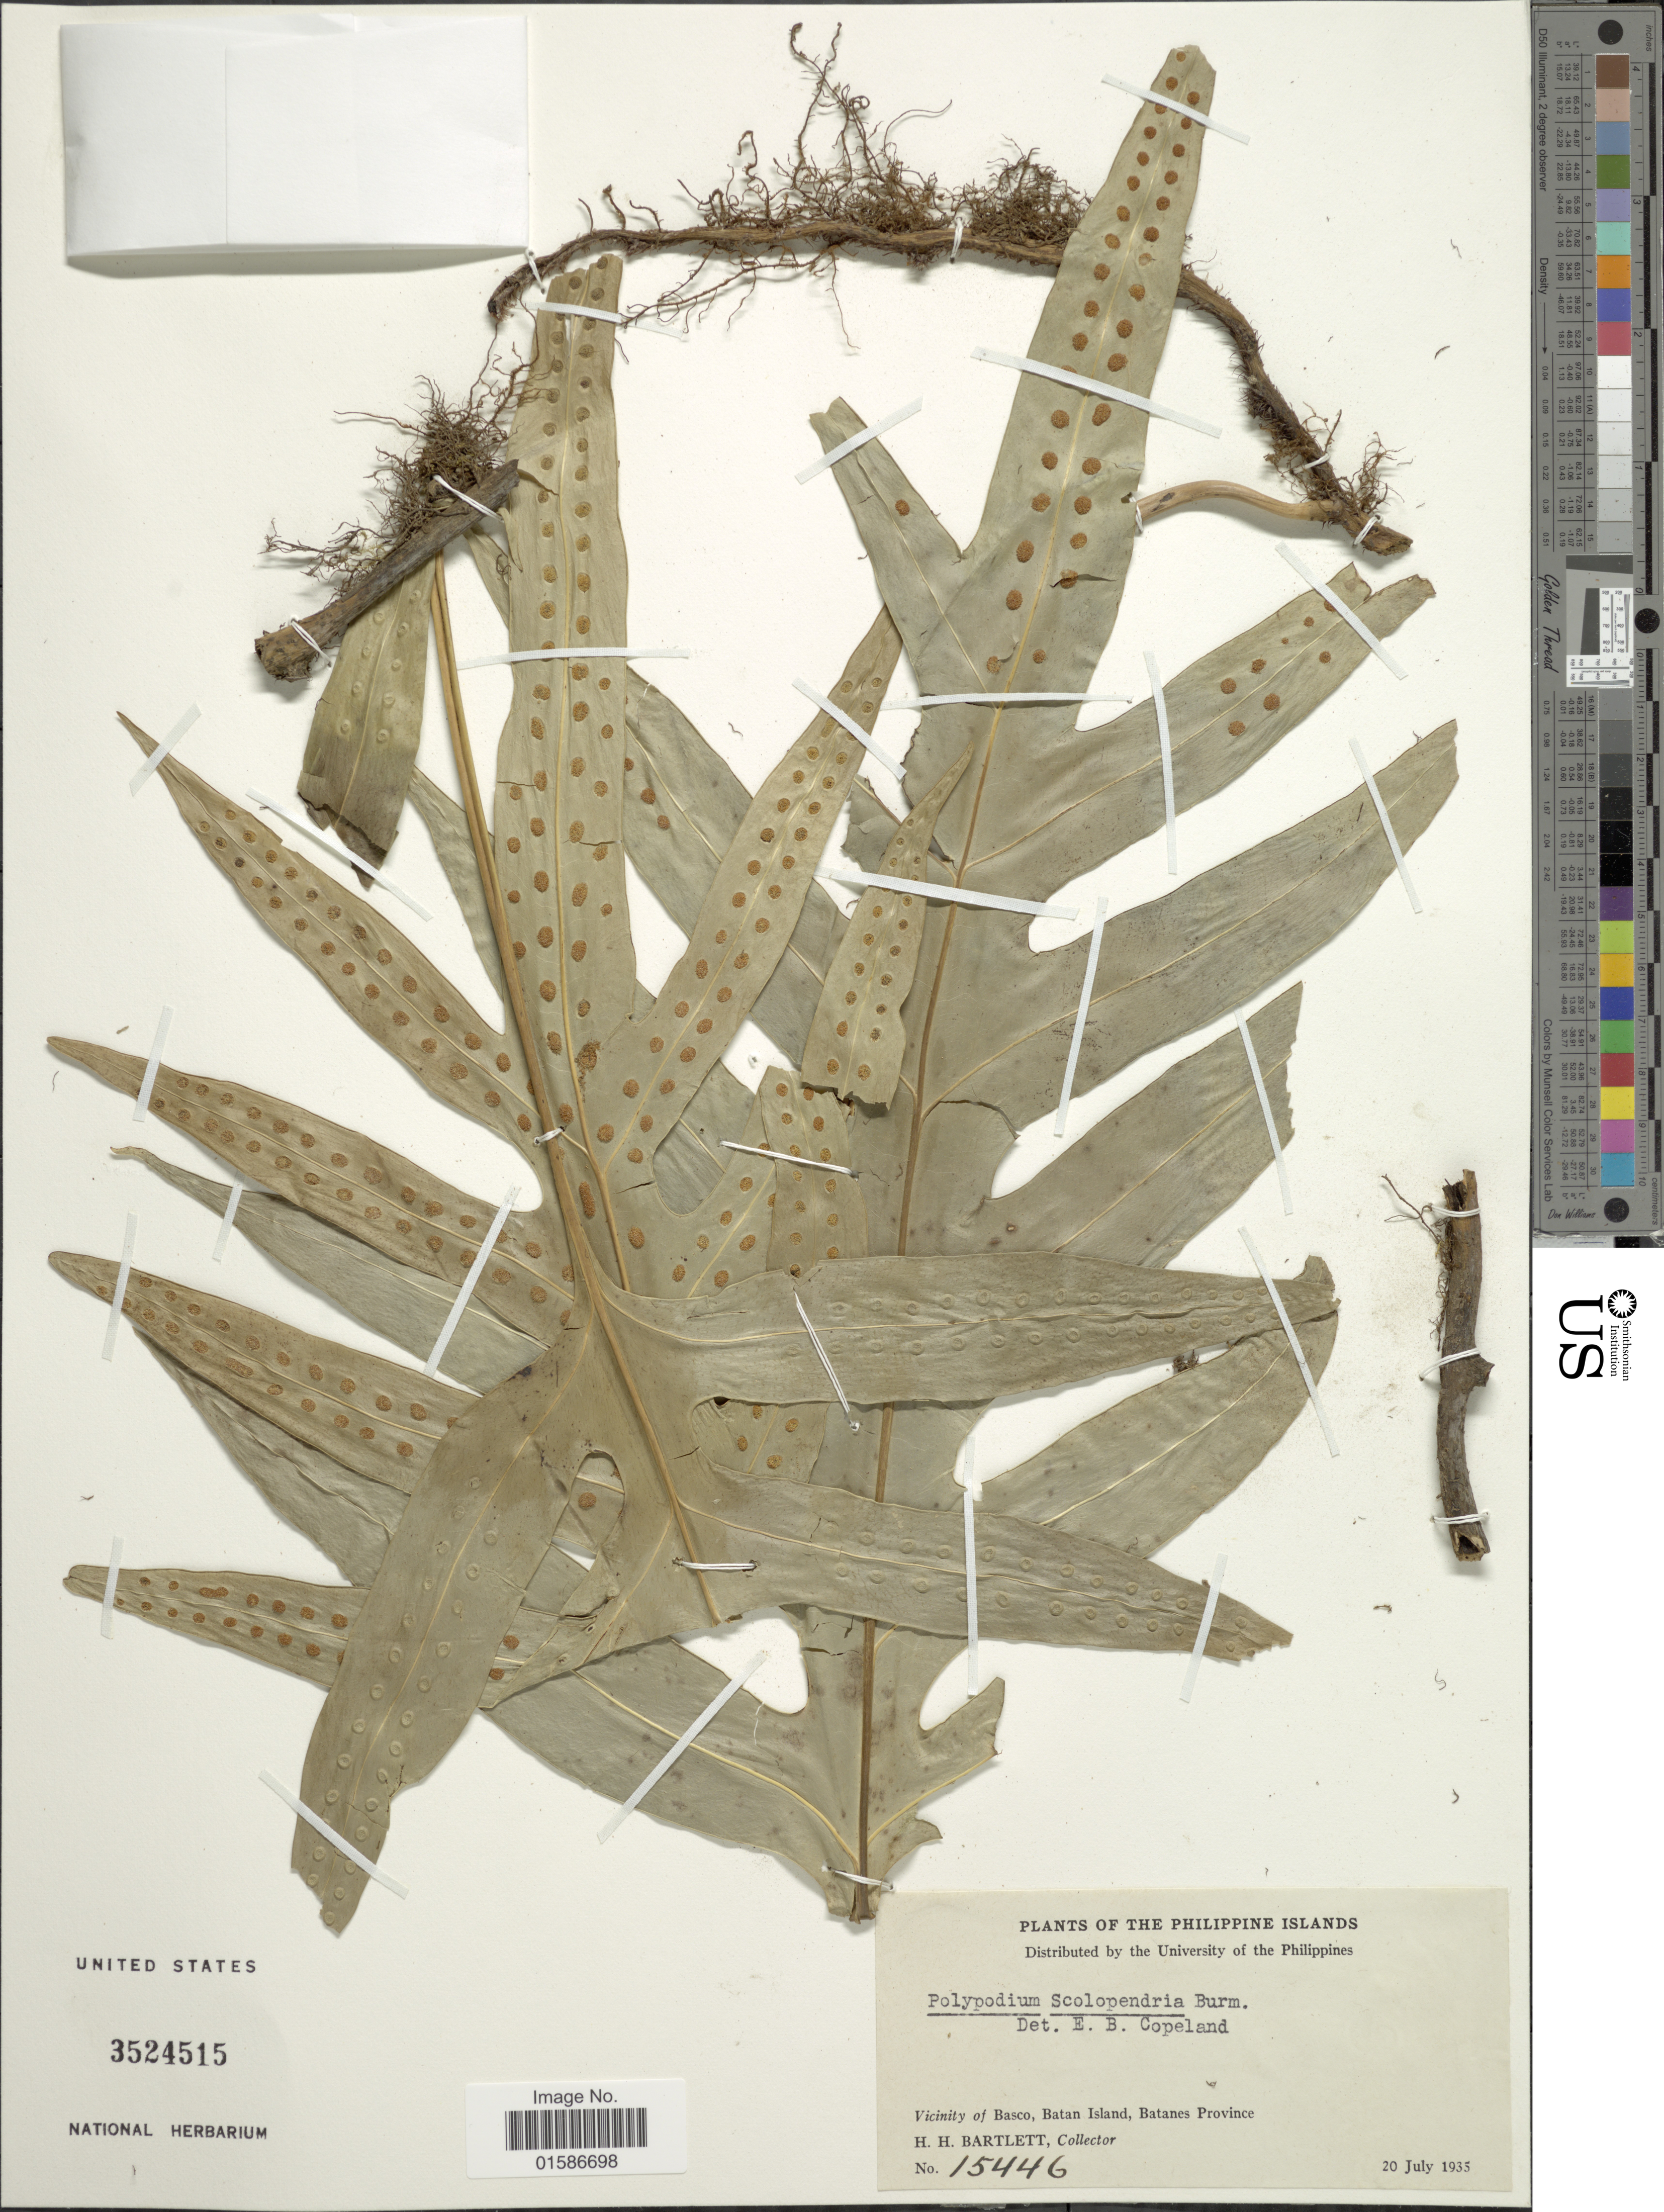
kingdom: Plantae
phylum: Tracheophyta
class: Polypodiopsida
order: Polypodiales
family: Polypodiaceae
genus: Microsorum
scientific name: Microsorum scolopendria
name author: (Burm. f.) Copel.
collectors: H. H. Bartlett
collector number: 15446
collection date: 1935-07-20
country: Philippines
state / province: Cagayan Valley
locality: The Philippines Islands, Vicinity of Basco, Batan Island, Batanes Province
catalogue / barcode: US 3524515